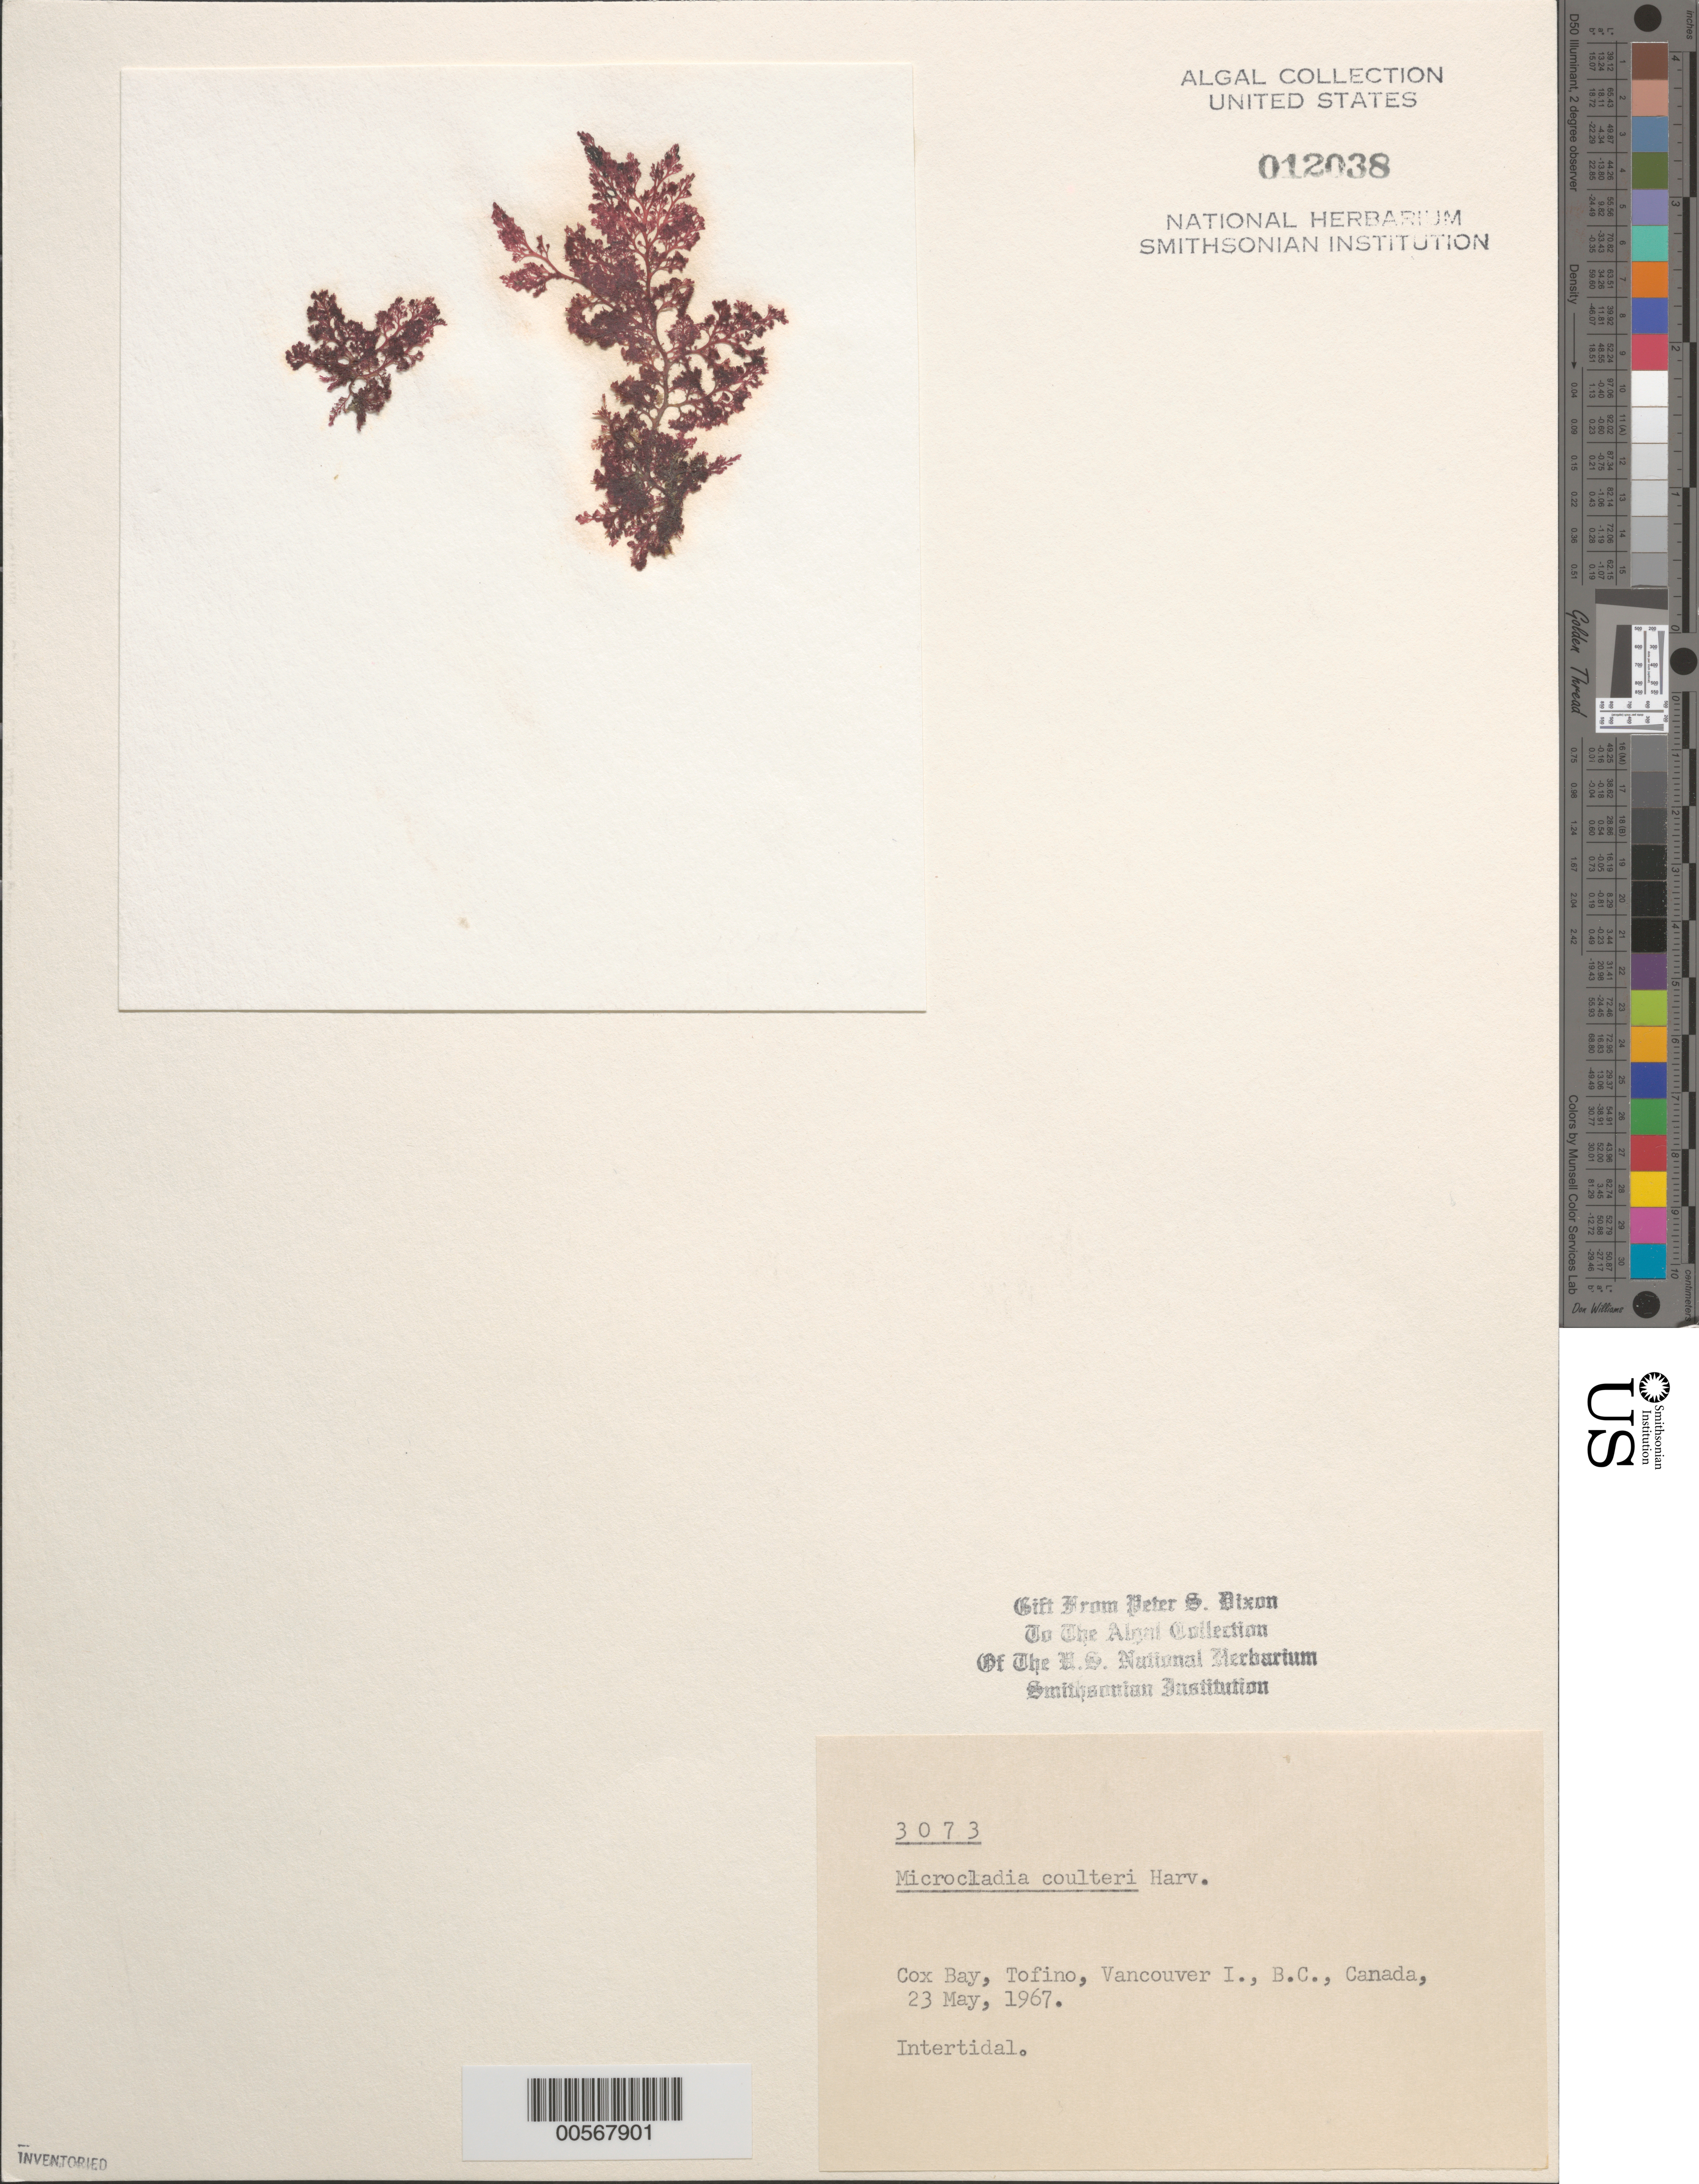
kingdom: Plantae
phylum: Rhodophyta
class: Florideophyceae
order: Ceramiales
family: Ceramiaceae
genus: Microcladia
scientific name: Microcladia coulteri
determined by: Dixon, P. S.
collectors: P. S. Dixon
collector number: PSD 3073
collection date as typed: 23 May 1967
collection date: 1967-05-23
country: Canada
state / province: British Columbia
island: Vancouver Island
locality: Cox Bay, Tofino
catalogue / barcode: US 12038